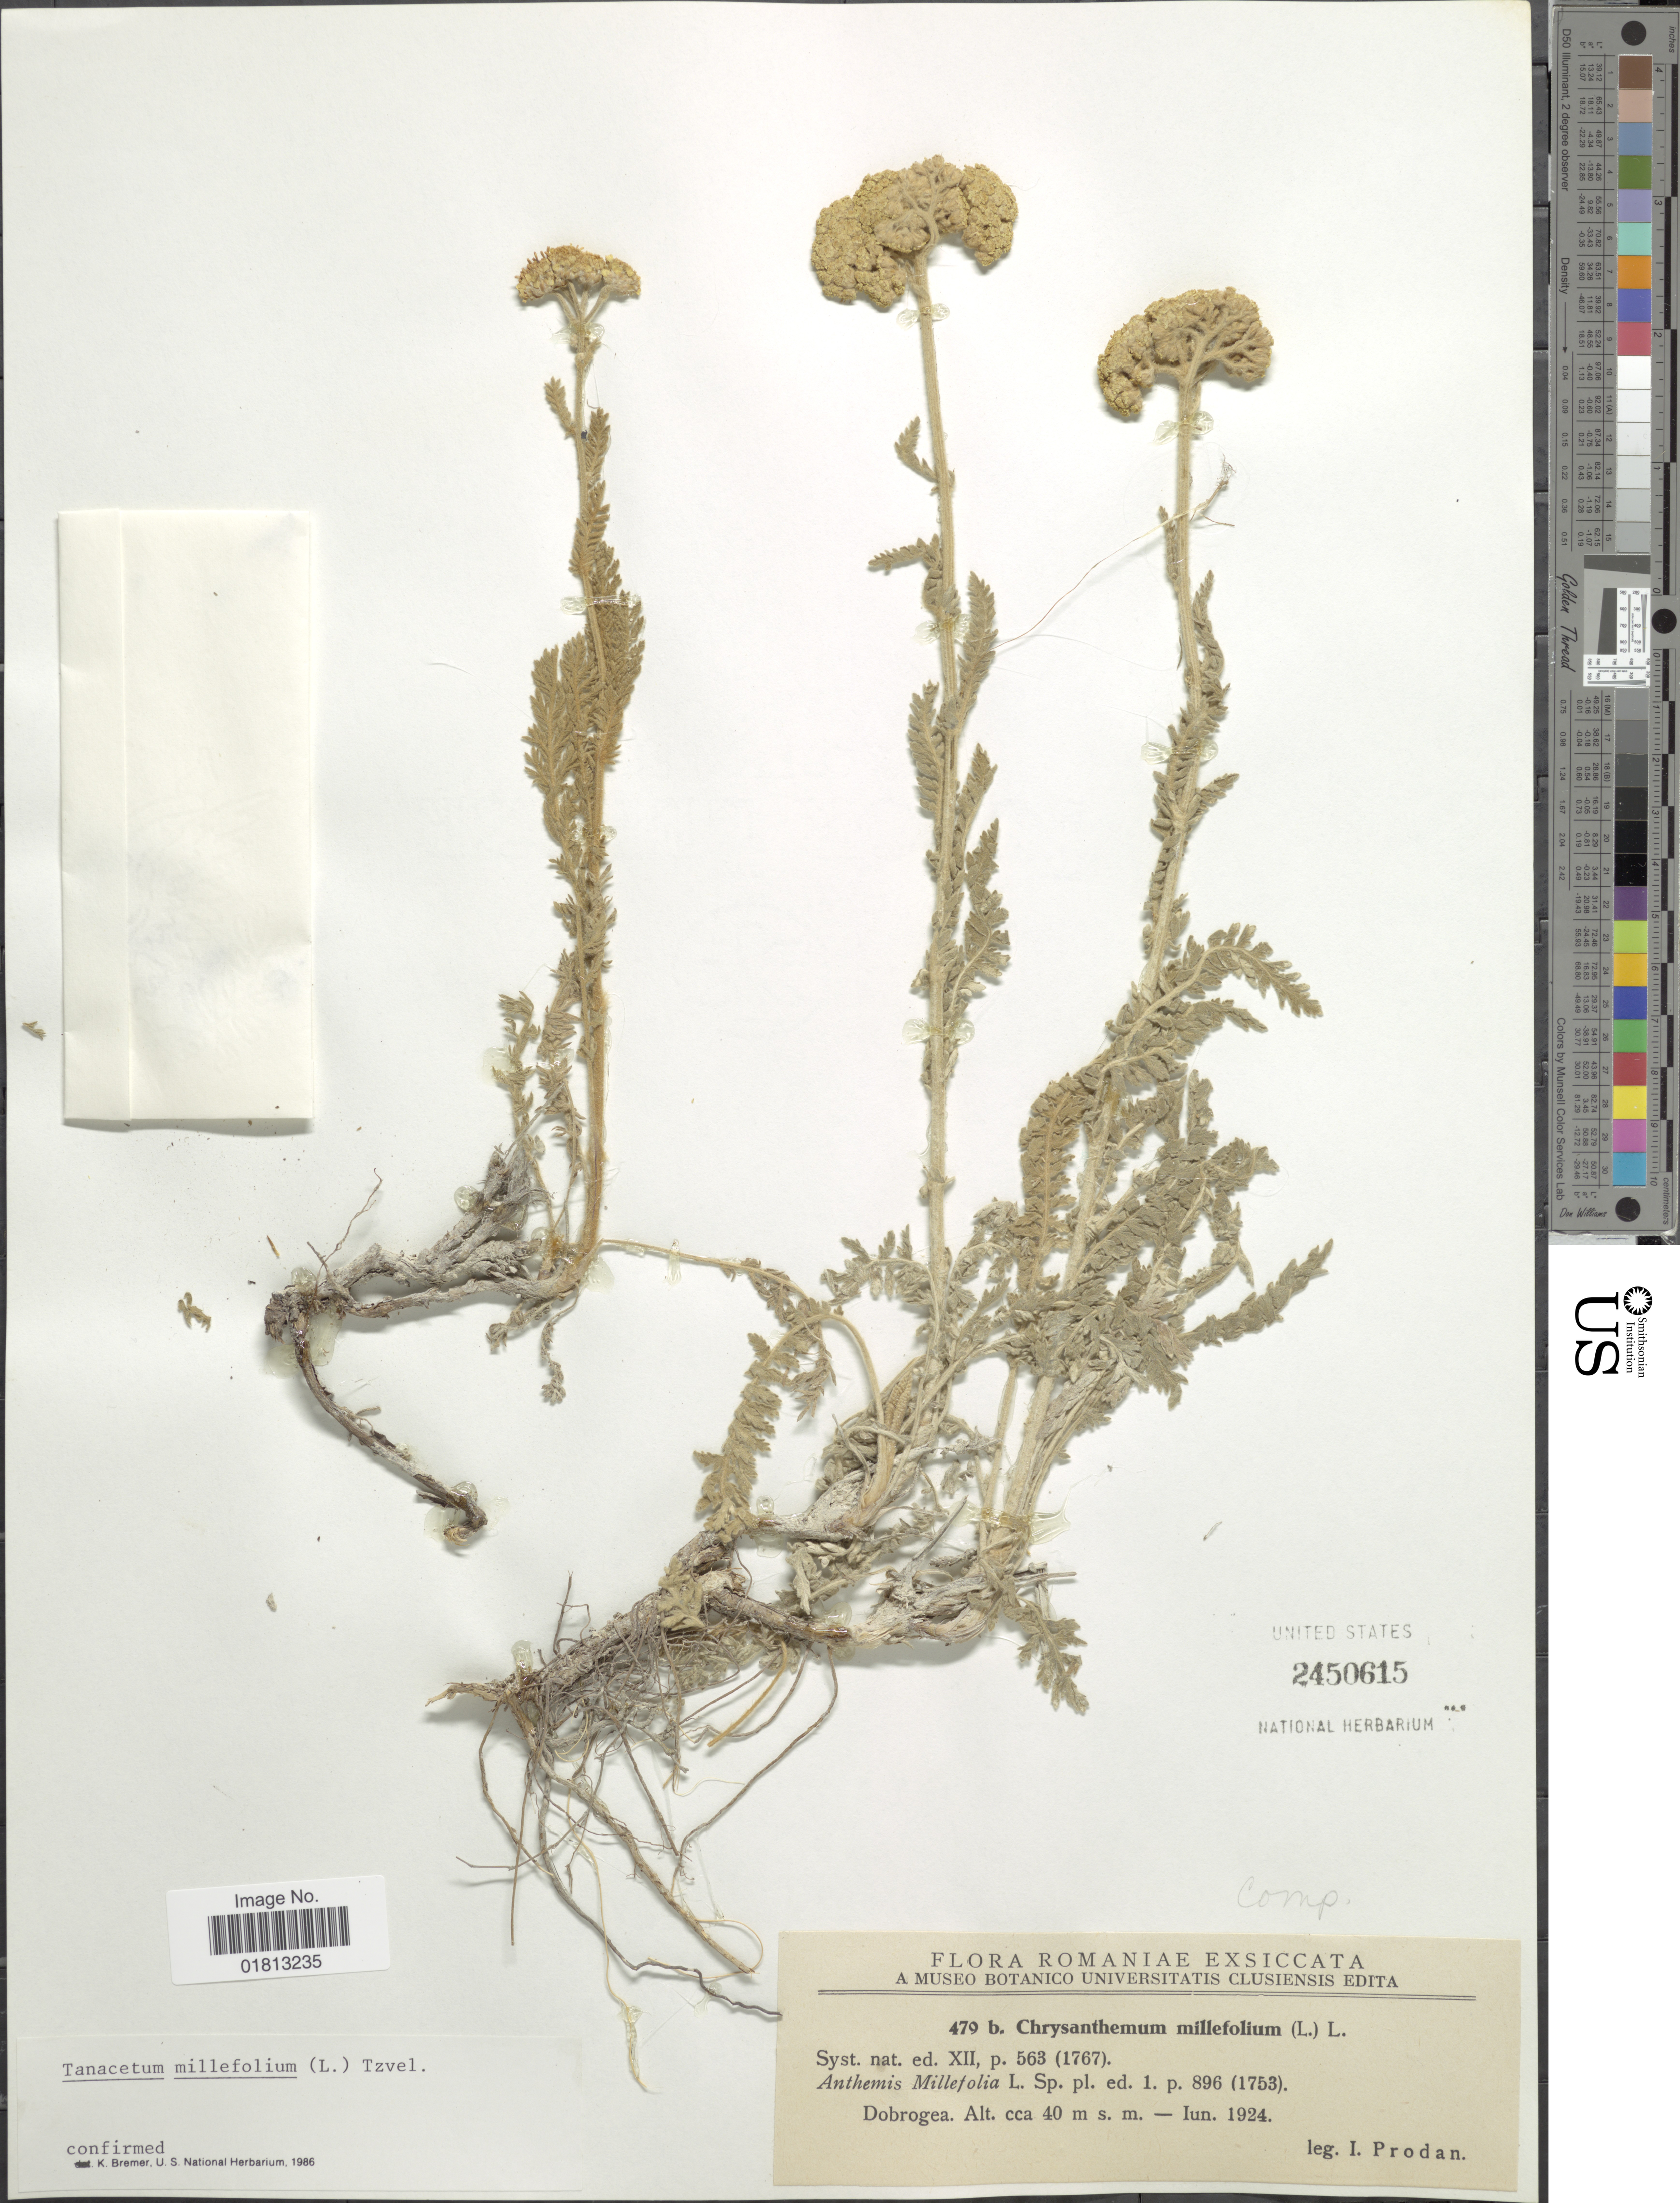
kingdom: Plantae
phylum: Tracheophyta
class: Magnoliopsida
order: Asterales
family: Asteraceae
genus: Tanacetum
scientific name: Tanacetum millefolium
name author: (L.) Tzvelev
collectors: I. Prodán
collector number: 479b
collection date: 1924-06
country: Romania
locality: Dobrogea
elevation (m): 40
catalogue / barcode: US 2450615